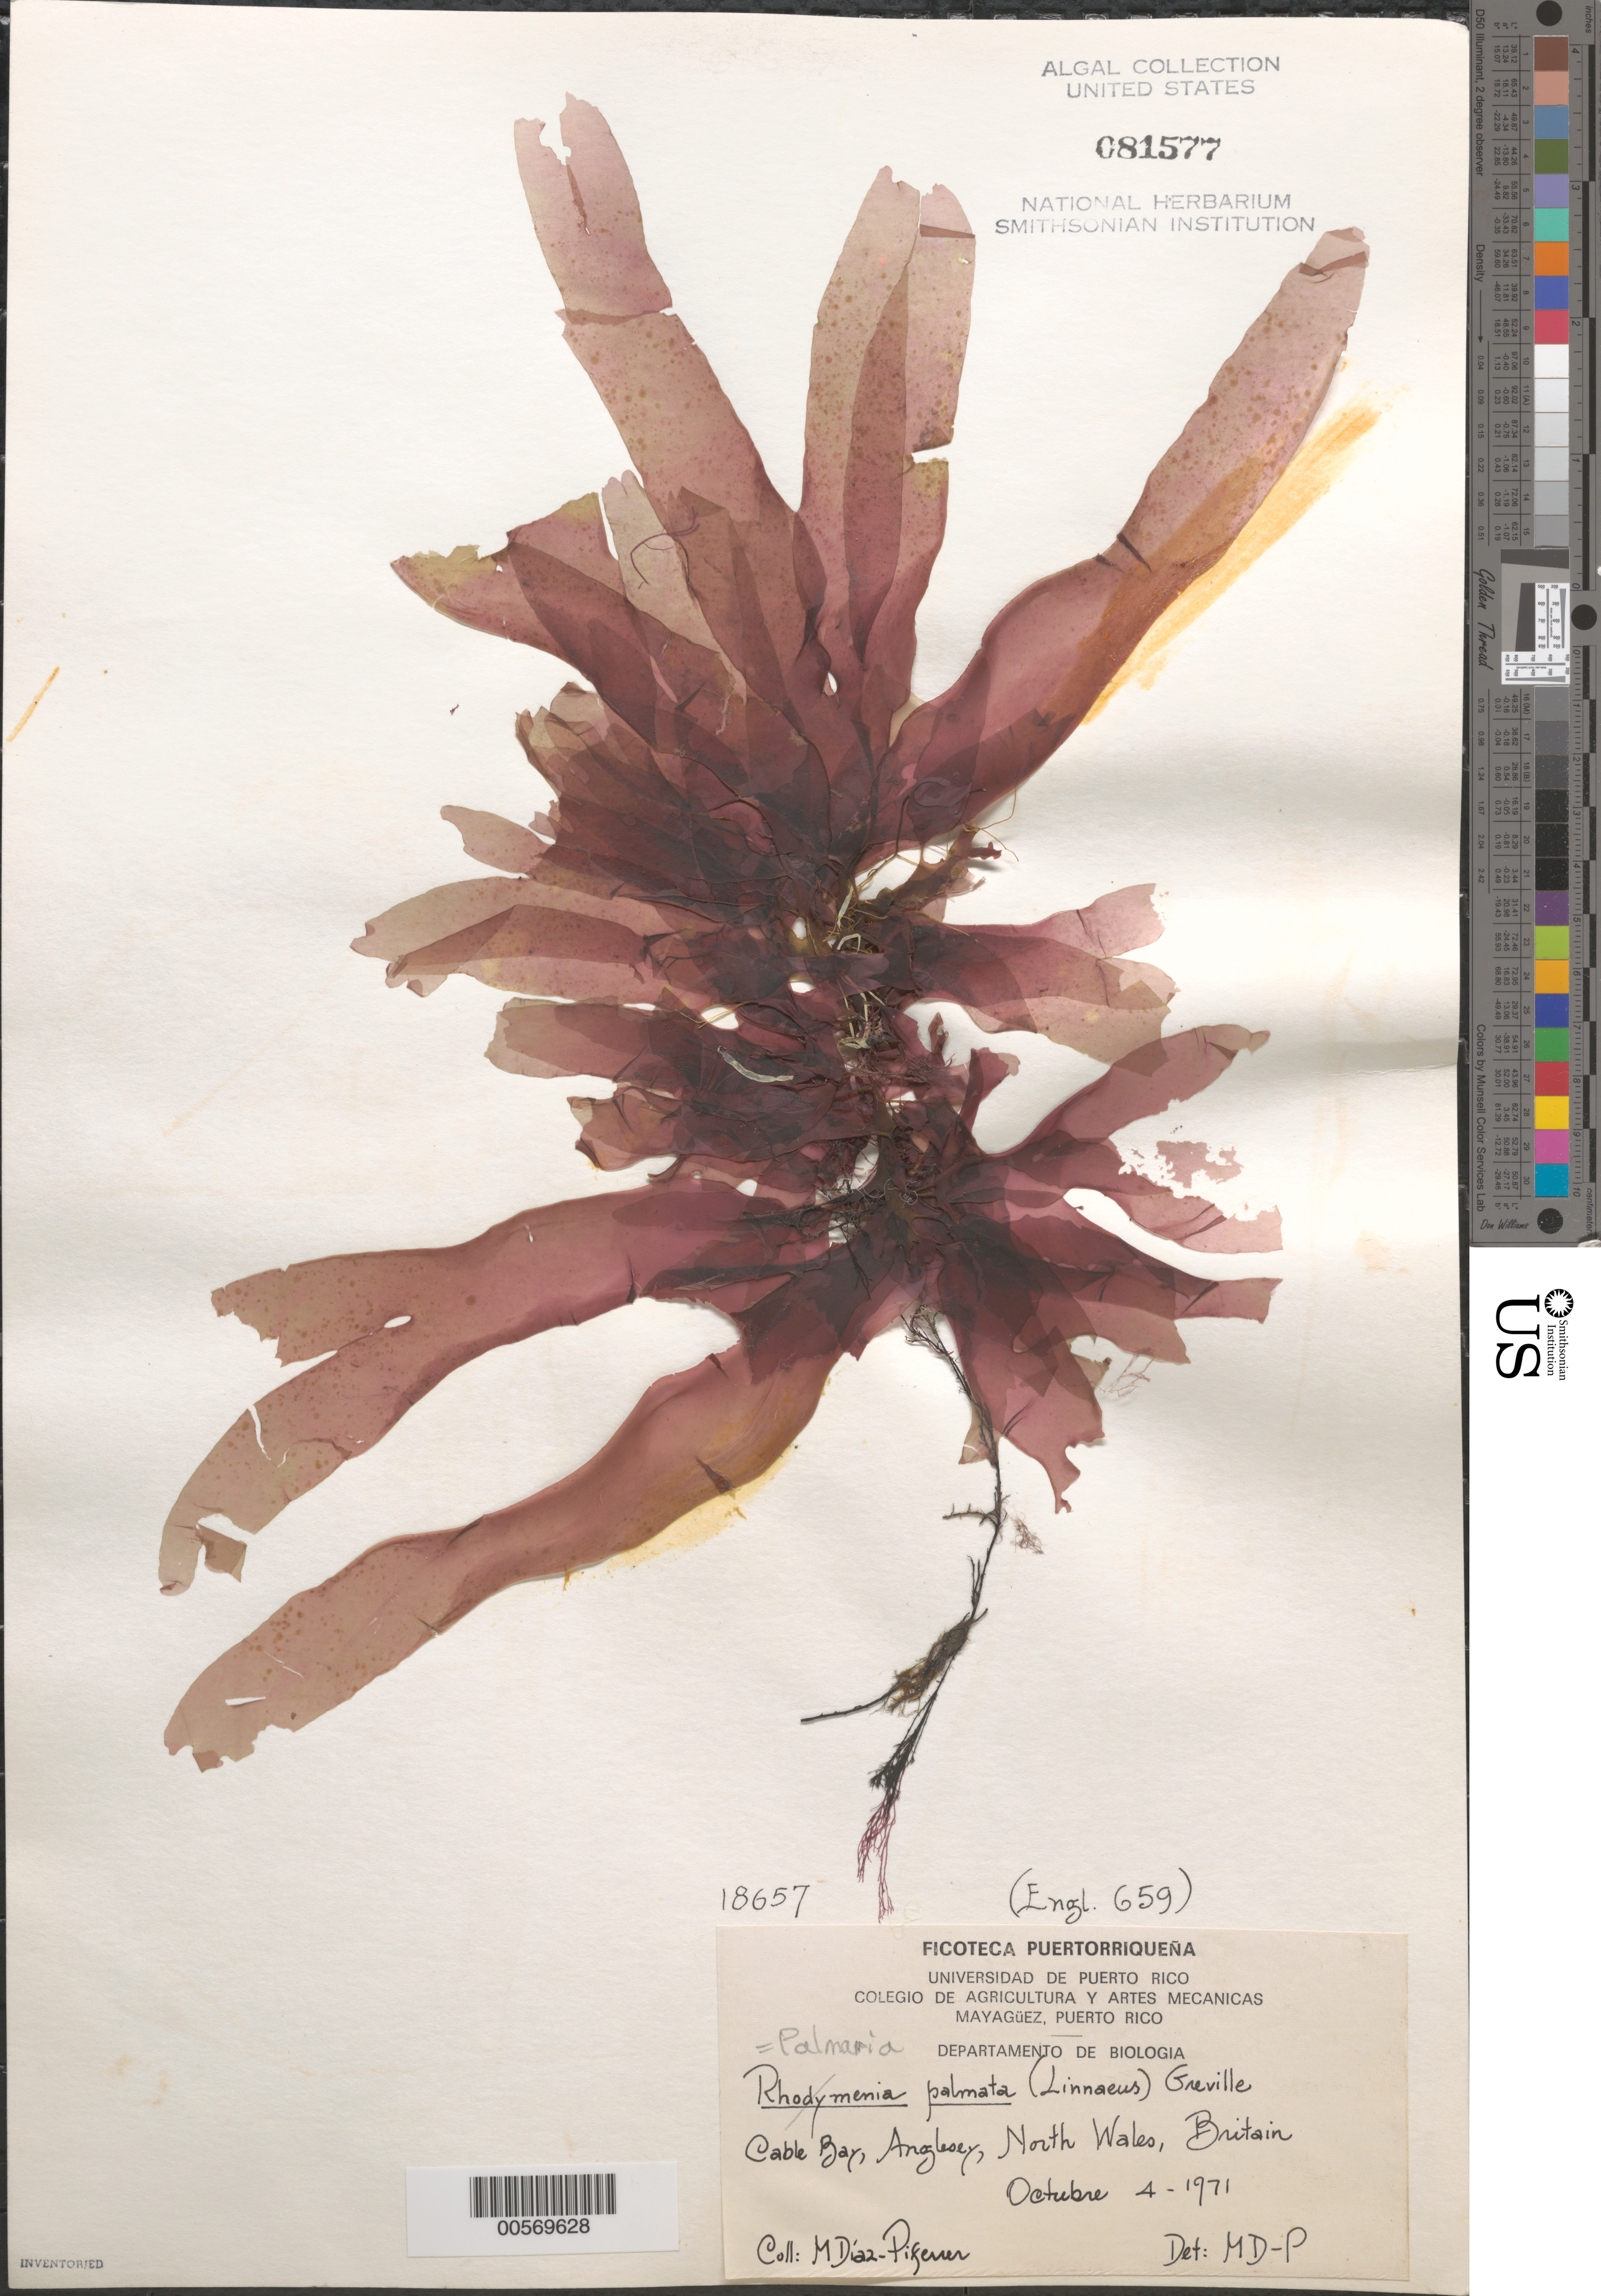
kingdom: Plantae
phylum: Rhodophyta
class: Florideophyceae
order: Palmariales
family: Palmariaceae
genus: Palmaria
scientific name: Palmaria palmata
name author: (L.) F. Weber & D. Mohr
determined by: Diaz-Piferrer, M.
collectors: M. Diaz-Piferrer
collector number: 18627 & ENGL. 659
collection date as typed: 04 Oct 1971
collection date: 1971-10-04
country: United Kingdom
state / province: Wales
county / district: Gwynedd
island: Anglesey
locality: Cable Bay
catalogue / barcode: US 81577